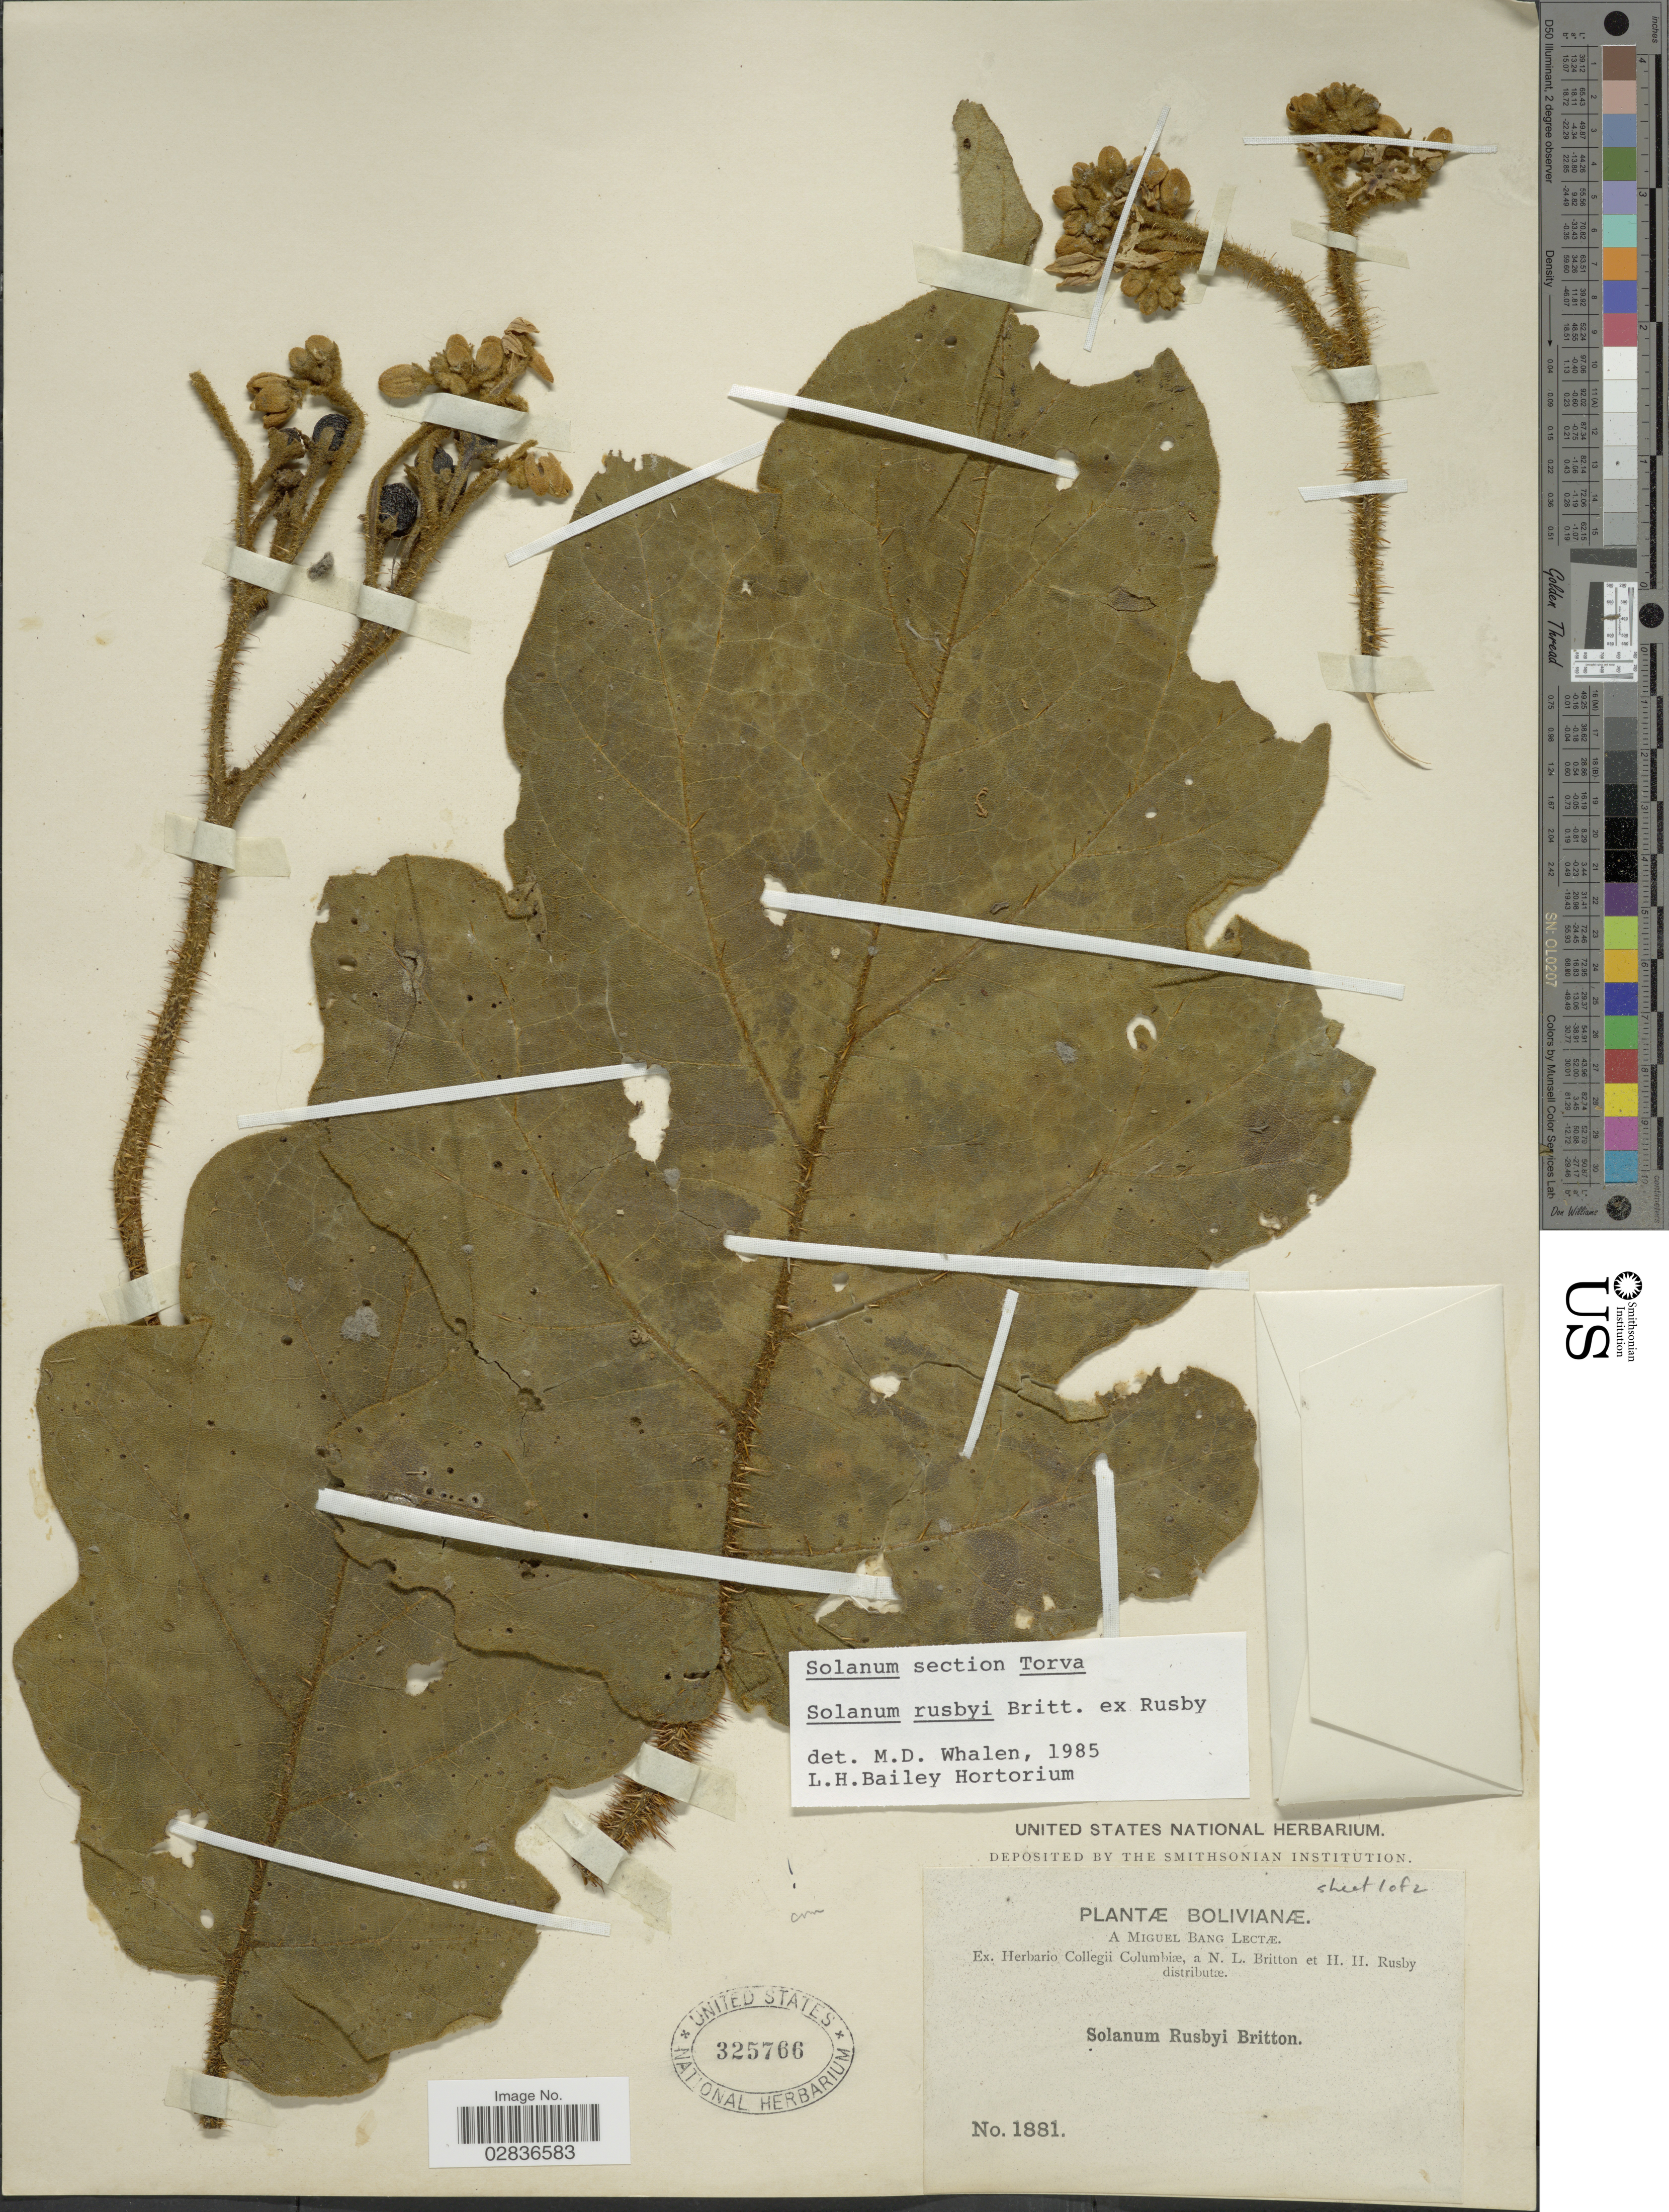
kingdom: Plantae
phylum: Tracheophyta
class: Magnoliopsida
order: Solanales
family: Solanaceae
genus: Solanum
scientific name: Solanum rusbyi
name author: Britton ex Rusby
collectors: M. Bang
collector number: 1881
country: Bolivia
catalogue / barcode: US 325766